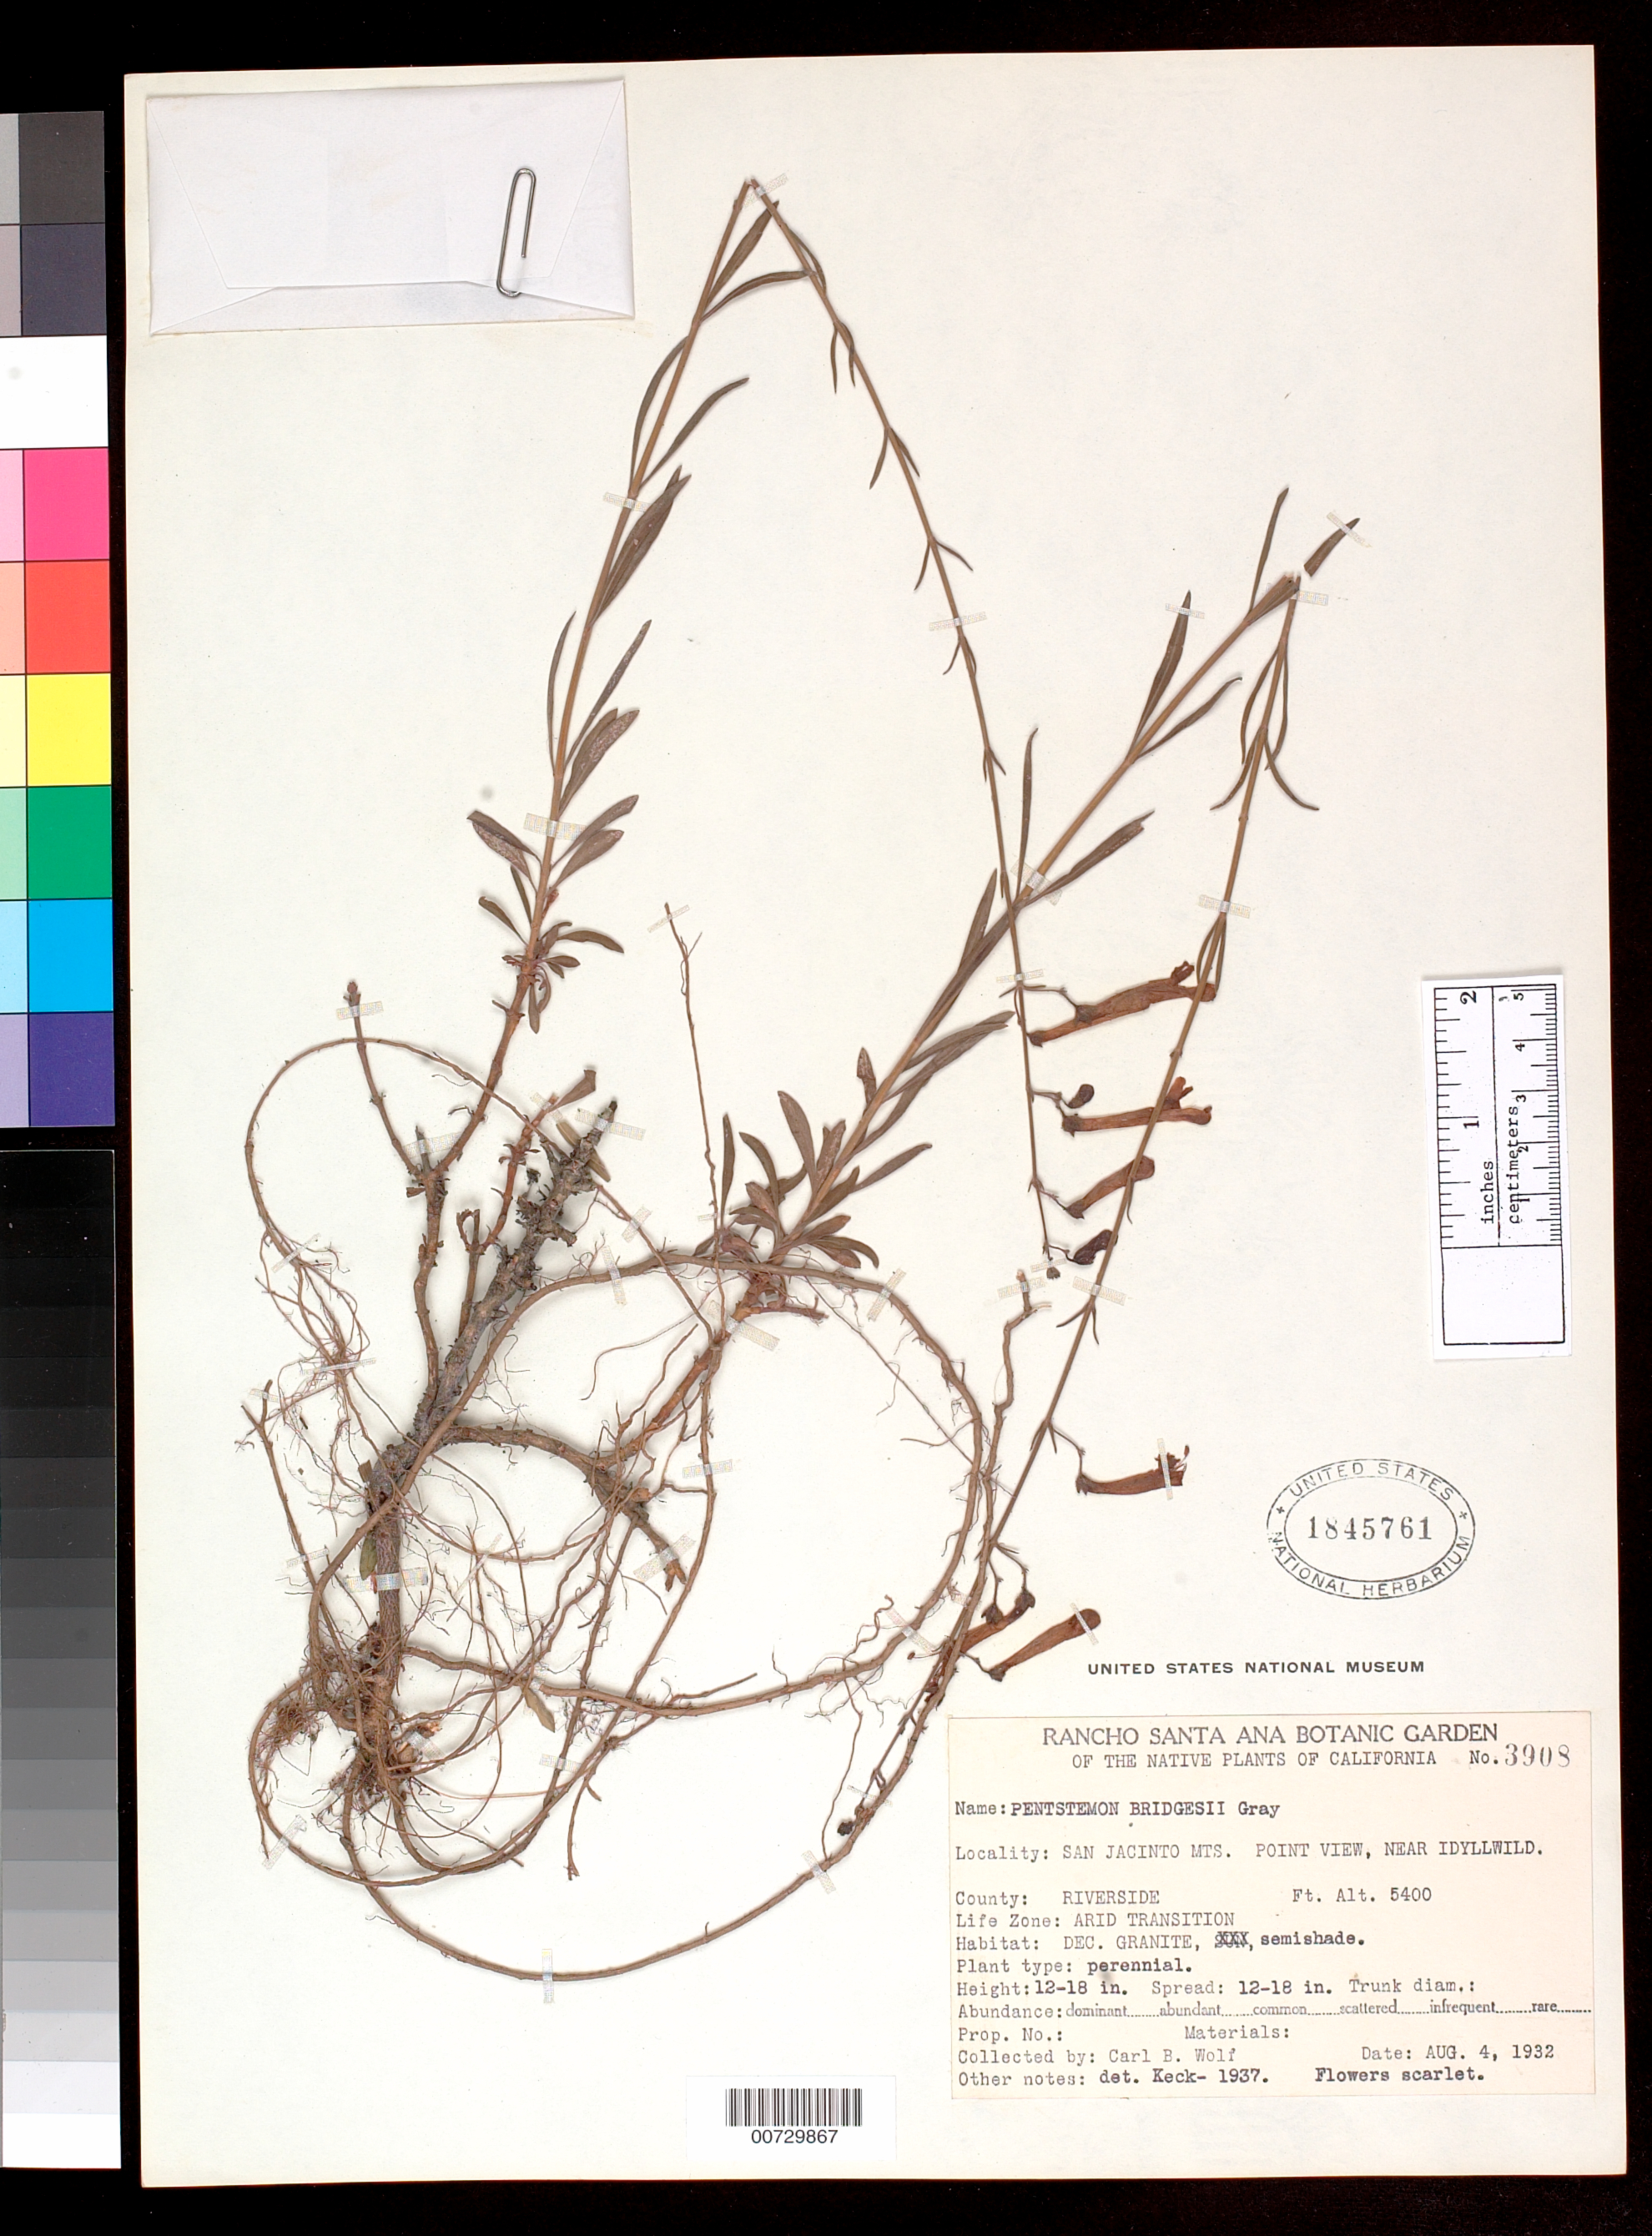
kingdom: Plantae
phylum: Tracheophyta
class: Magnoliopsida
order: Lamiales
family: Plantaginaceae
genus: Penstemon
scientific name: Penstemon bridgesii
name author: A. Gray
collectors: C. B. Wolf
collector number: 3908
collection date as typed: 4 Aug 1932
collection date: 1932-08-04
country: United States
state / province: California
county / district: Riverside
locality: Idyllwild, San Jacinto Mountains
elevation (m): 1646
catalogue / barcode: US 1845761